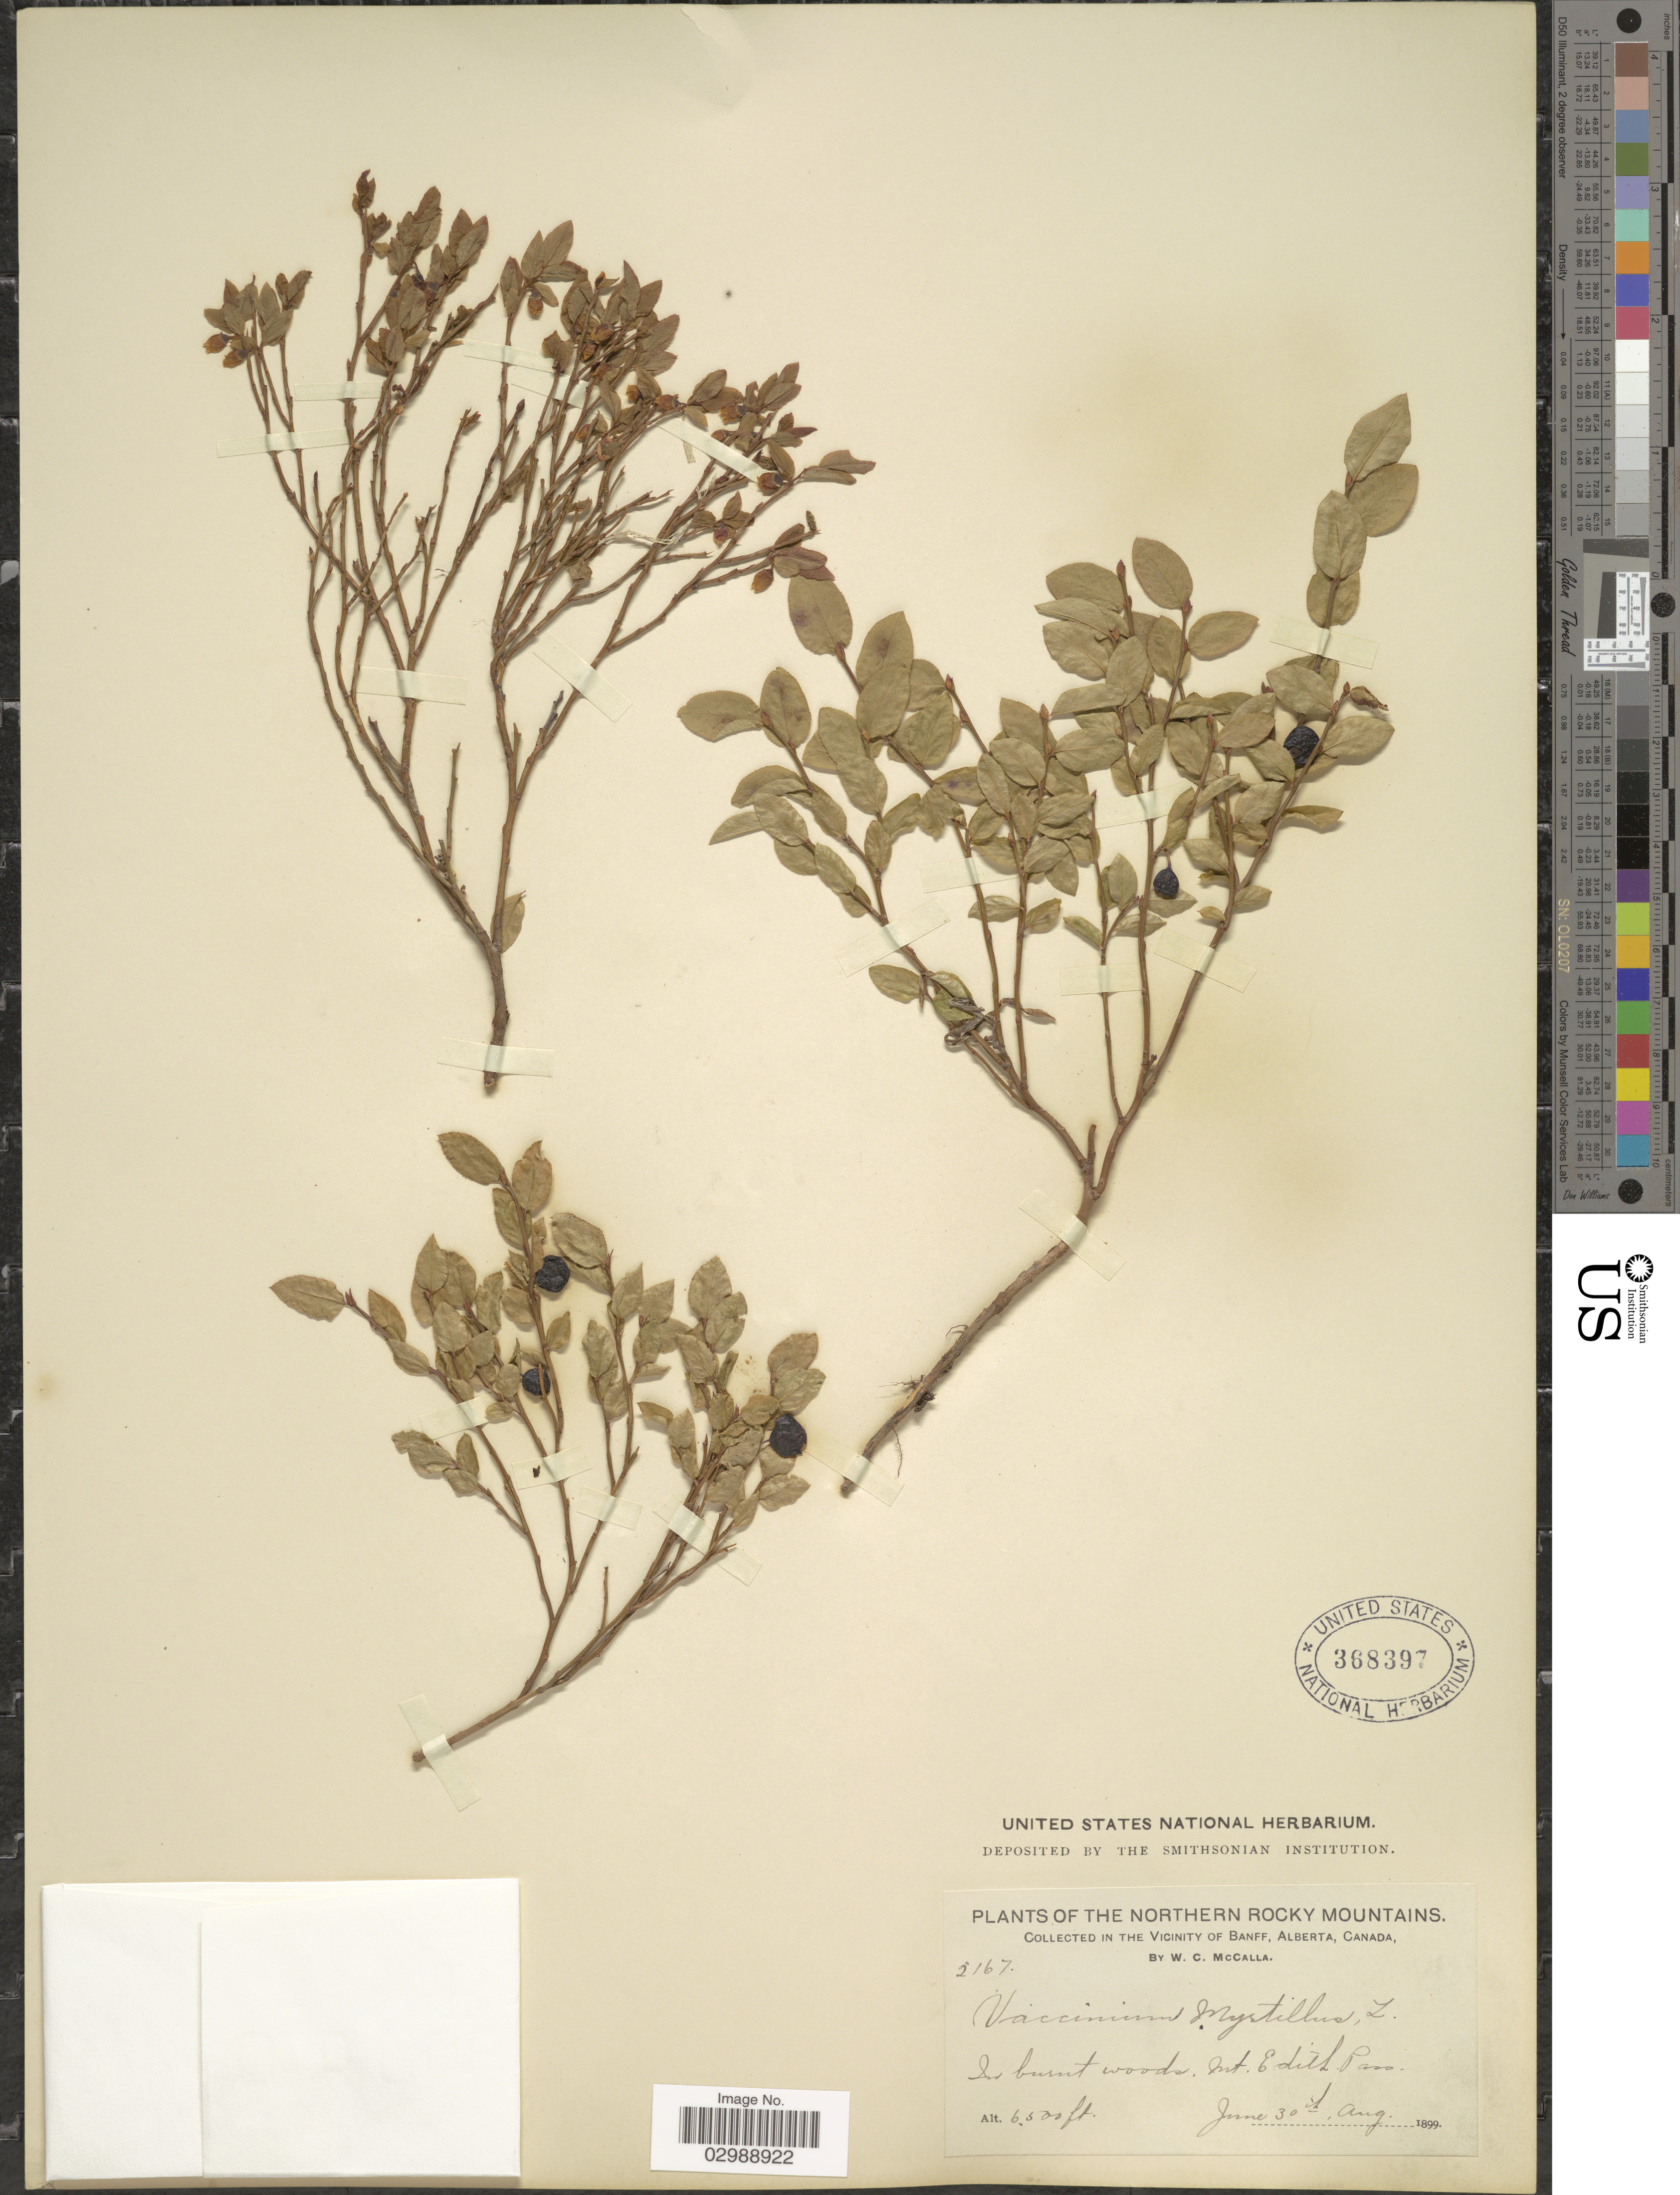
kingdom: Plantae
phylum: Tracheophyta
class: Magnoliopsida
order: Ericales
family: Ericaceae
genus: Vaccinium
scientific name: Vaccinium oreophilum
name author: Rydb.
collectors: W. McCalla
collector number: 5167*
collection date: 1899-06-30/1899-08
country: Canada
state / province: Alberta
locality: Northern Rocky Mountains. In the Vicinity of Banff. Mt. Edith Pass.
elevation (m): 1981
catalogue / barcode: US 368397